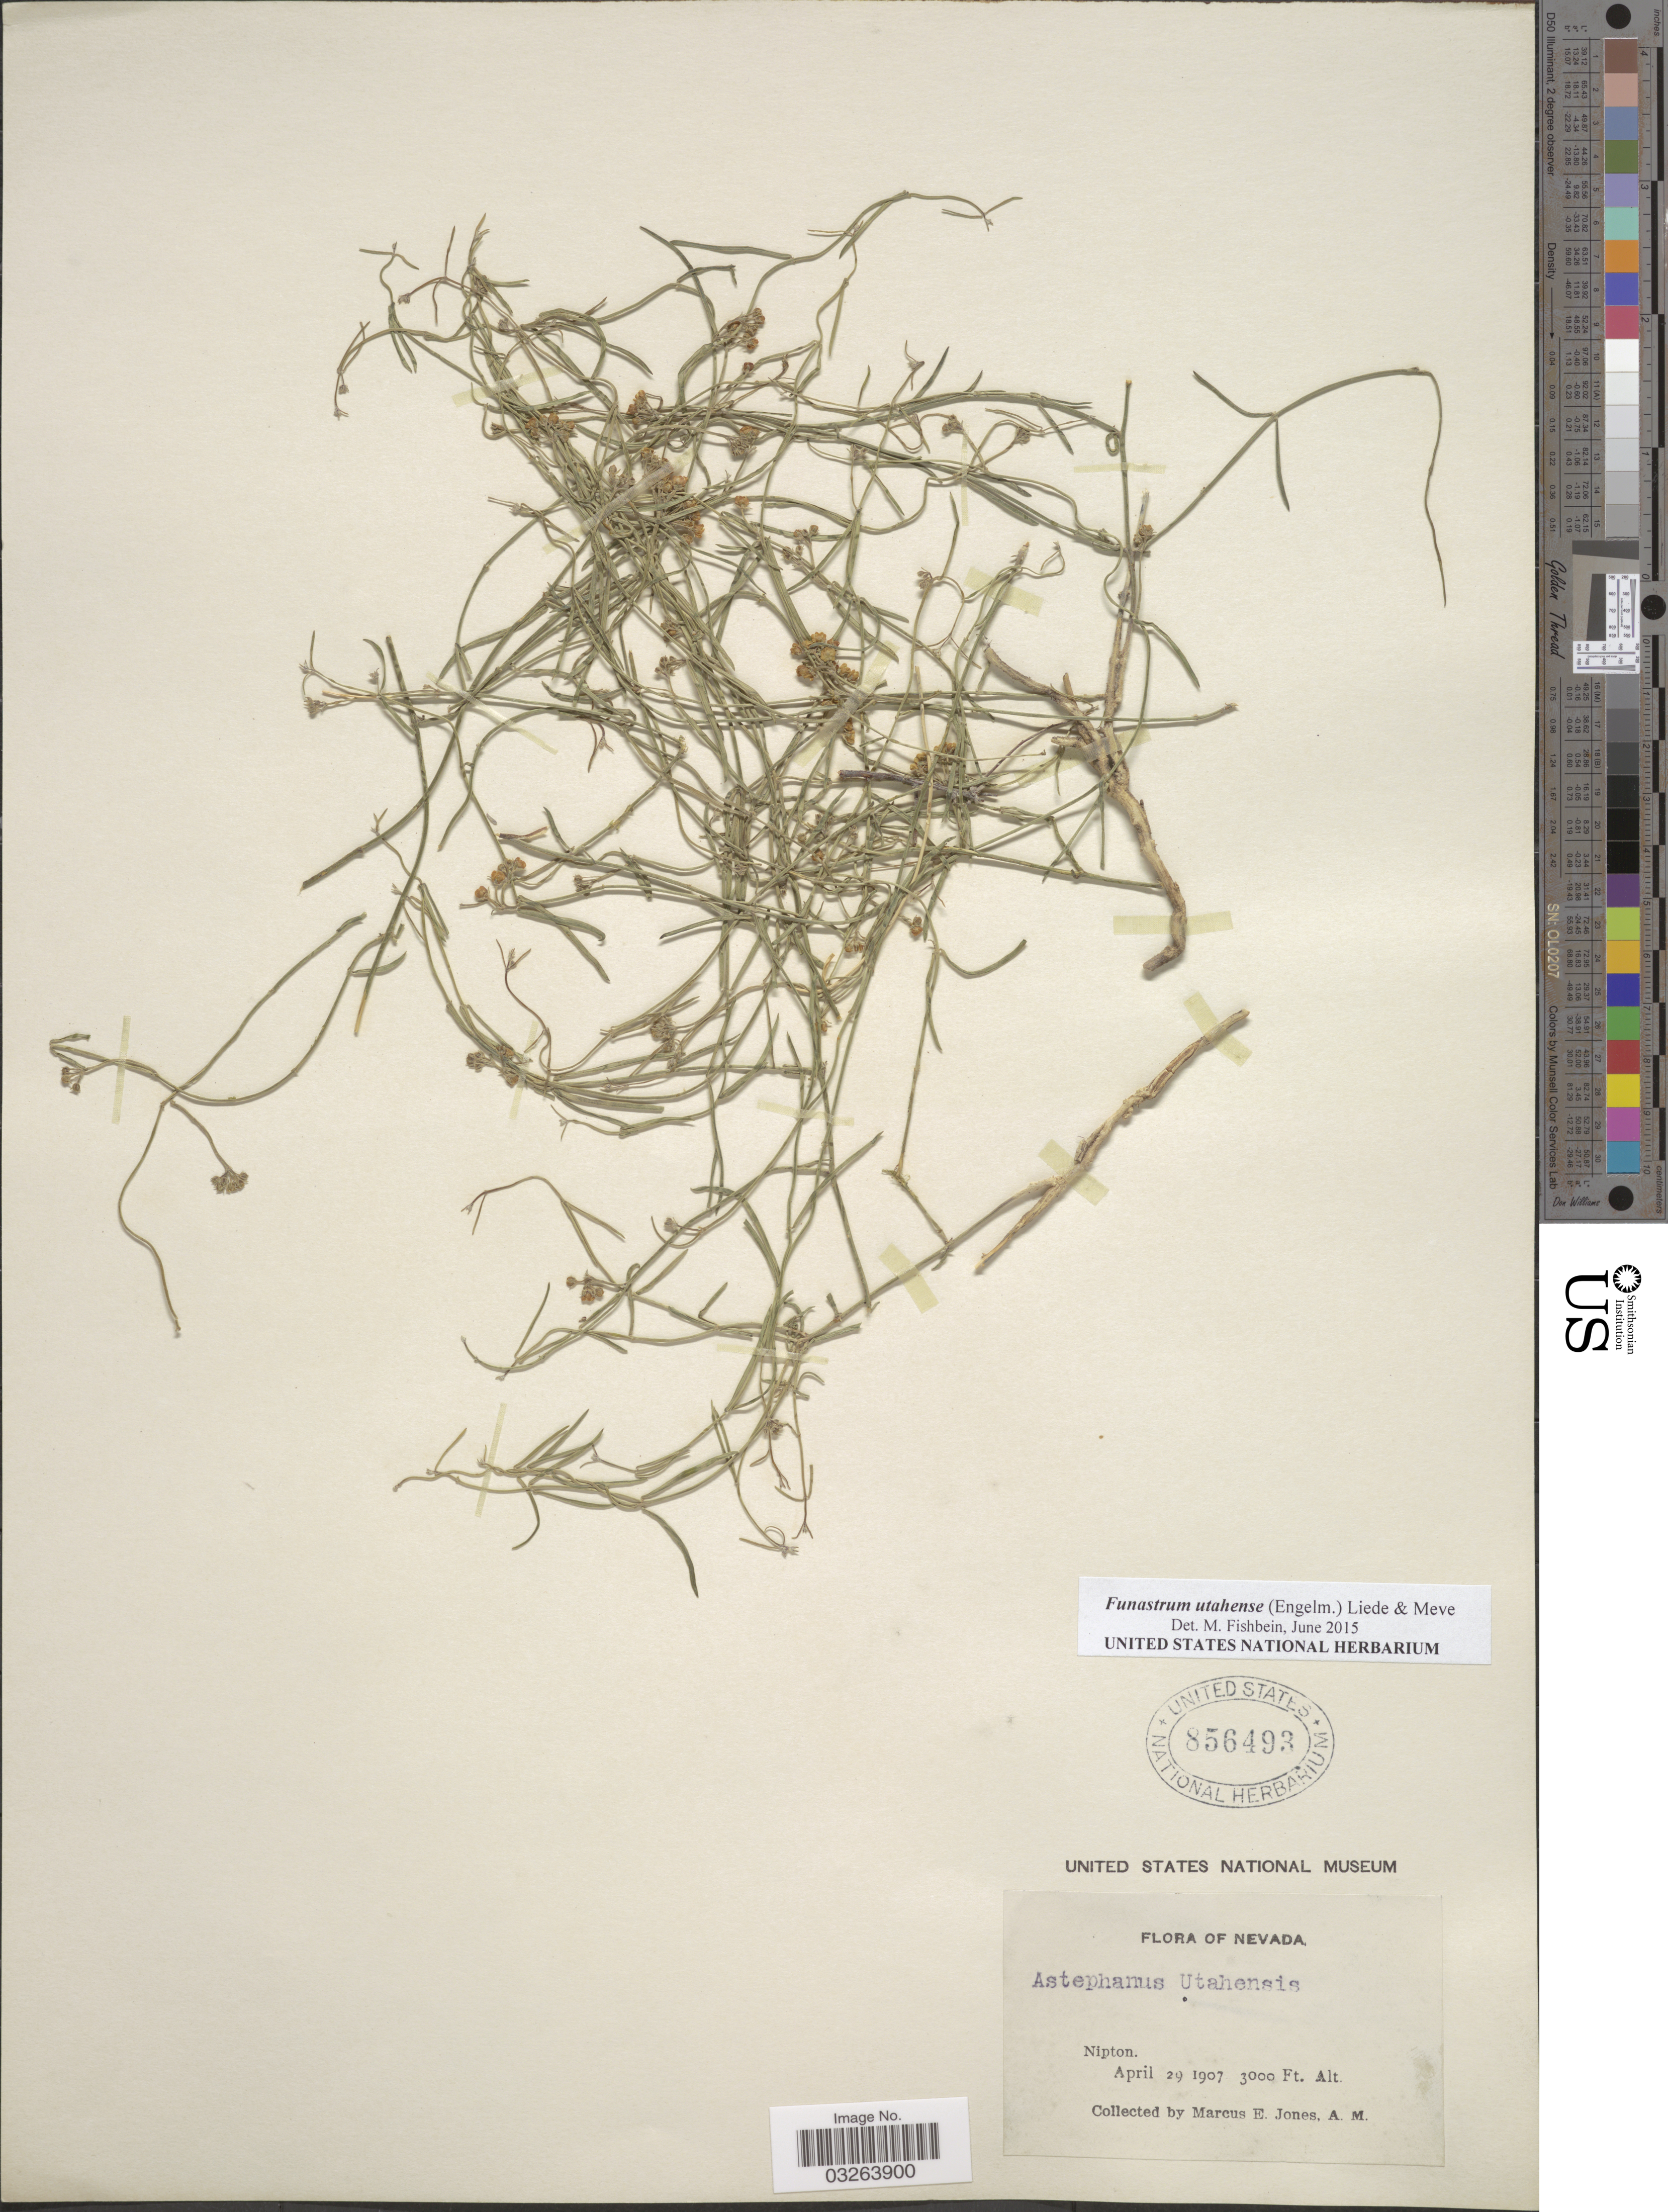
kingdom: Plantae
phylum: Tracheophyta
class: Magnoliopsida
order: Gentianales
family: Apocynaceae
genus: Funastrum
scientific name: Funastrum utahense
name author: (Engelm.) Liede & Meve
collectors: M. E. Jones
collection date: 1907-04-29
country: United States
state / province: Nevada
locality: Nipton.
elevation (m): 914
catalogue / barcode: US 856493